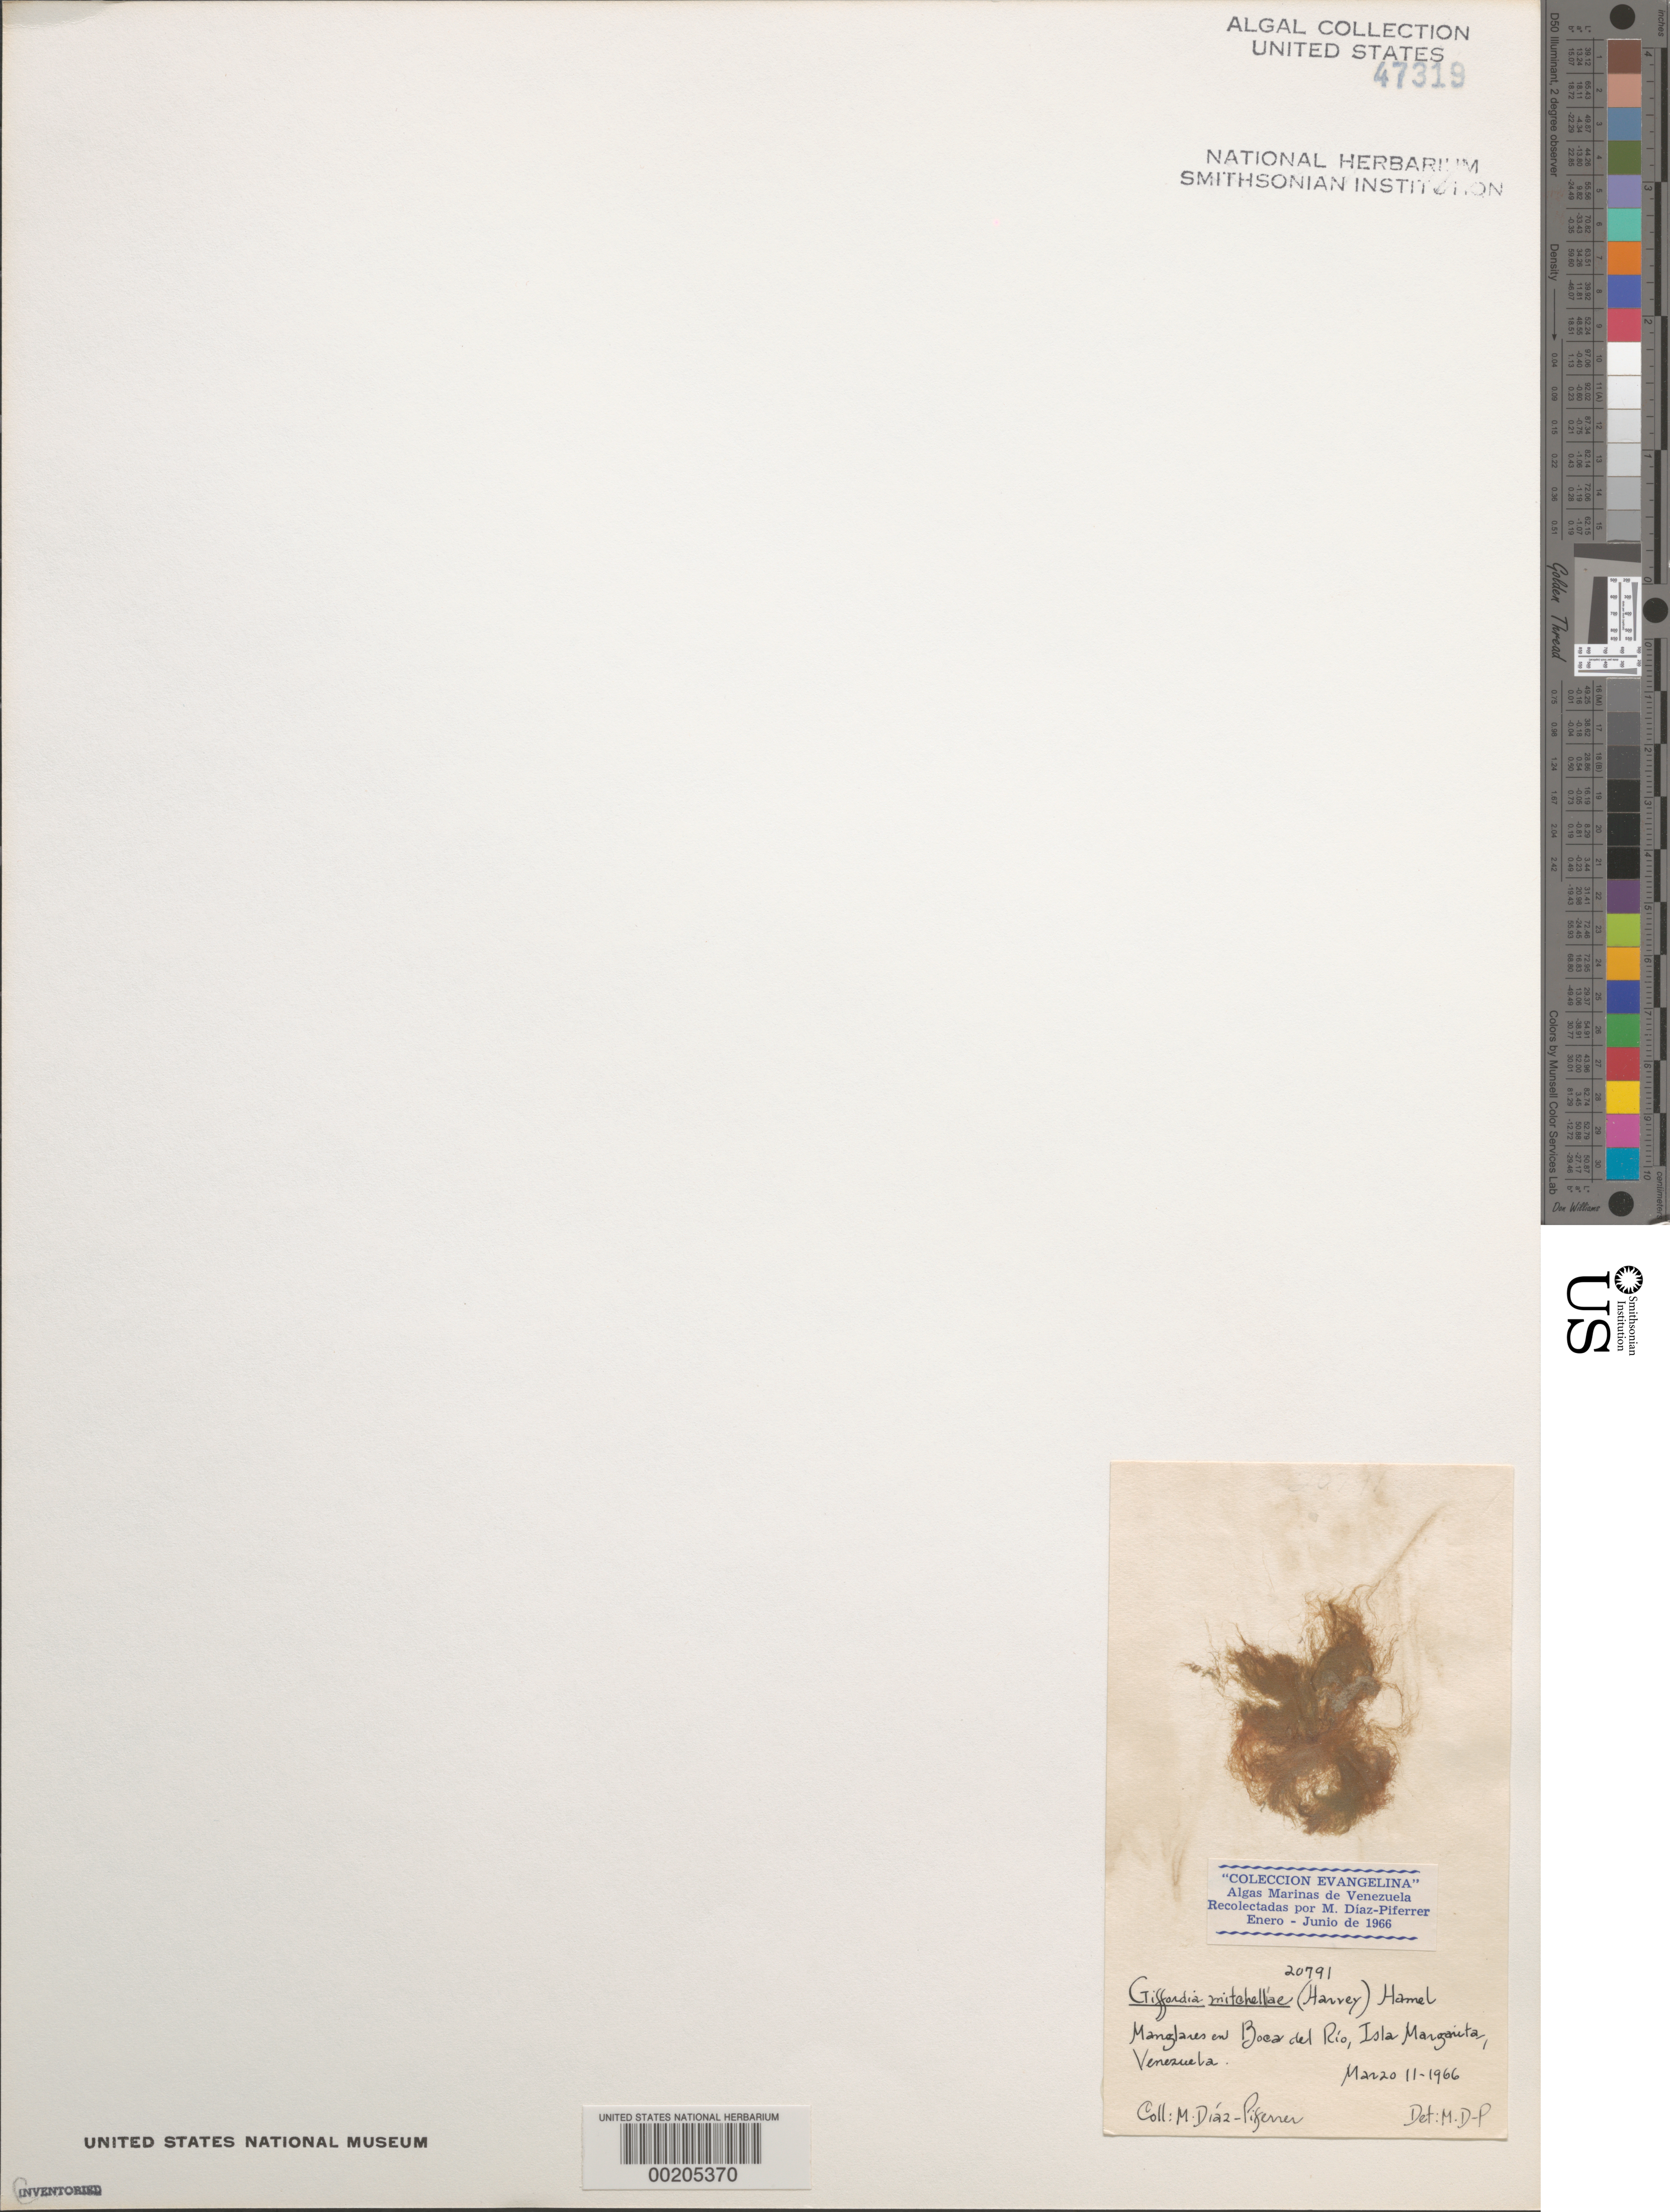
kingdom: Chromista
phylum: Ochrophyta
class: Phaeophyceae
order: Ectocarpales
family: Acinetosporaceae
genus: Feldmannia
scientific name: Feldmannia mitchelliae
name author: (Harv.) H.-S. Kim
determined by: Algae name updating Project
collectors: M. Diaz-Piferrer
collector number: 20791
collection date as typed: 11 Mar 1966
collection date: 1966-03-11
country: Venezuela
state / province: Nueva Esparta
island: Margarita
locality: Boca del Rio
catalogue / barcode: US 47319